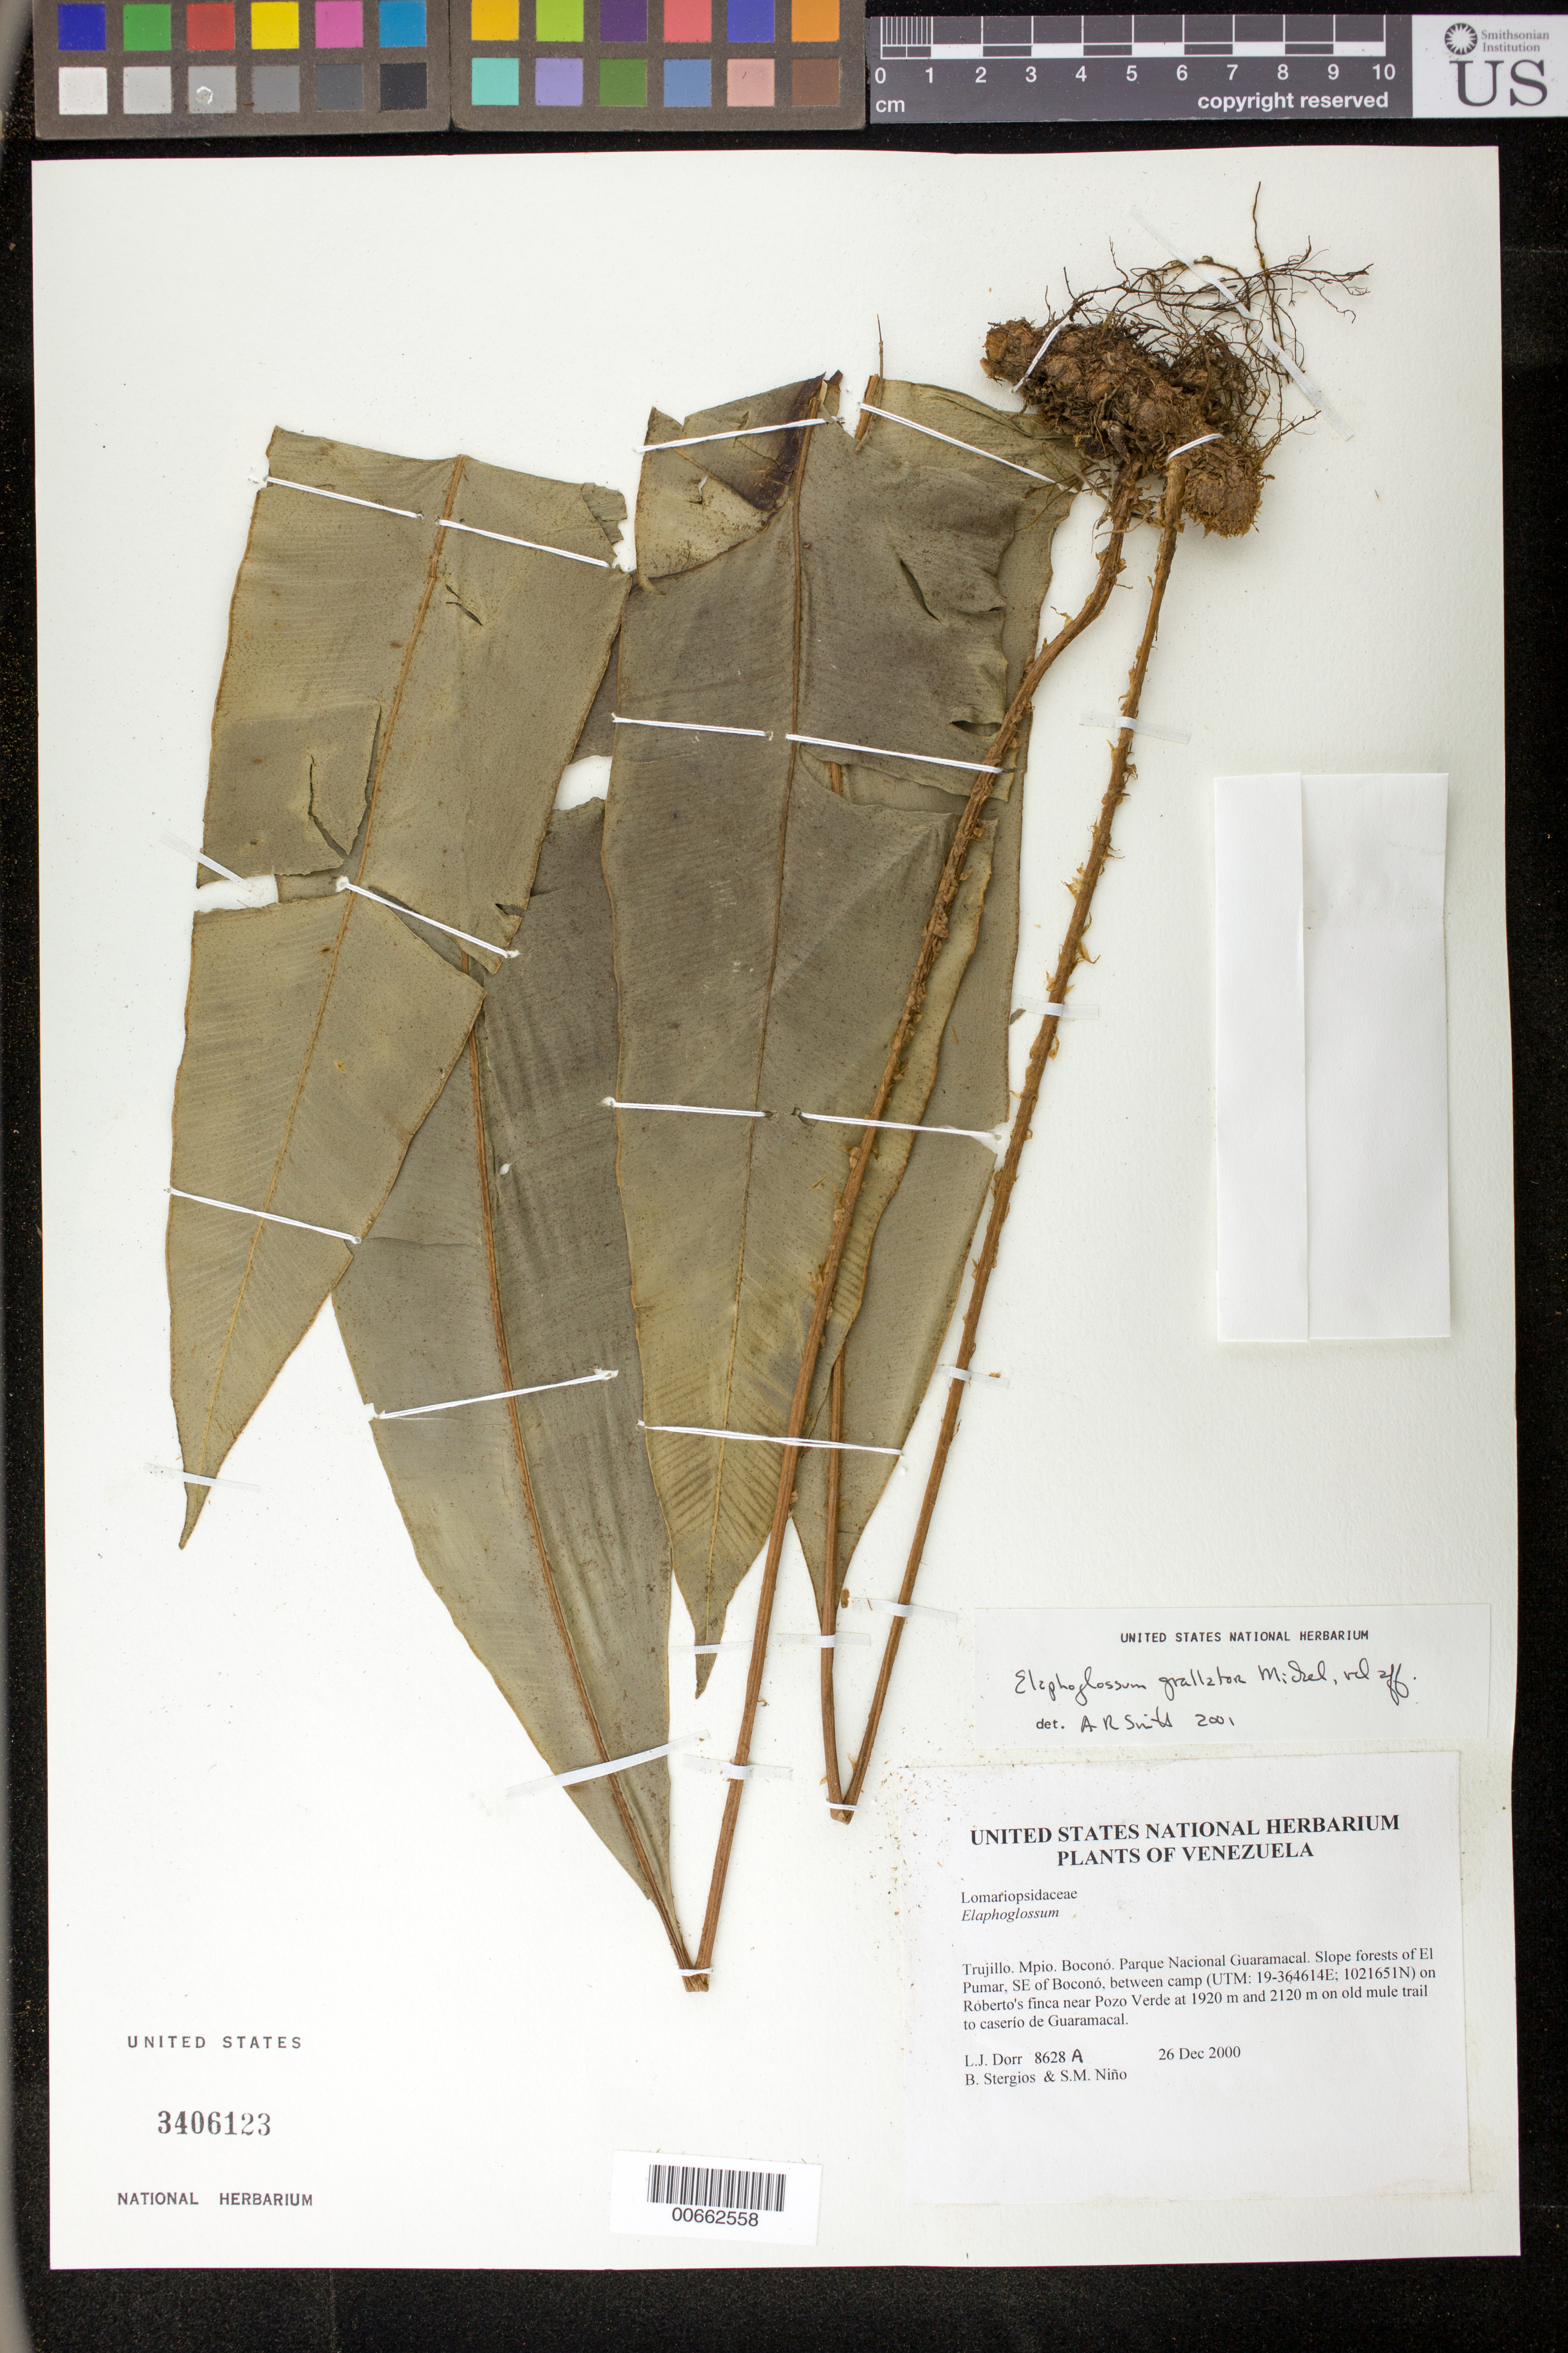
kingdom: Plantae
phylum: Tracheophyta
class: Polypodiopsida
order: Polypodiales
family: Dryopteridaceae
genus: Elaphoglossum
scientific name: Elaphoglossum grallator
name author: Mickel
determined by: Smith, Alan R., (UC)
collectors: L. J. Dorr, B. G. Stergios & S. M. Niño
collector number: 8628A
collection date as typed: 26 Dec 2000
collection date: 2000-12-26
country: Venezuela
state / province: Trujillo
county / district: Boconó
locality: Parque Nacional Guaramacal. El Pumar, SE of Boconó, between camp on Roberto's finca near Pozo Verde at 1920 m and 2120 m on old mule trail to caserío de Guaramacal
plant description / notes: UC, US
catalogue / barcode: US 3406123